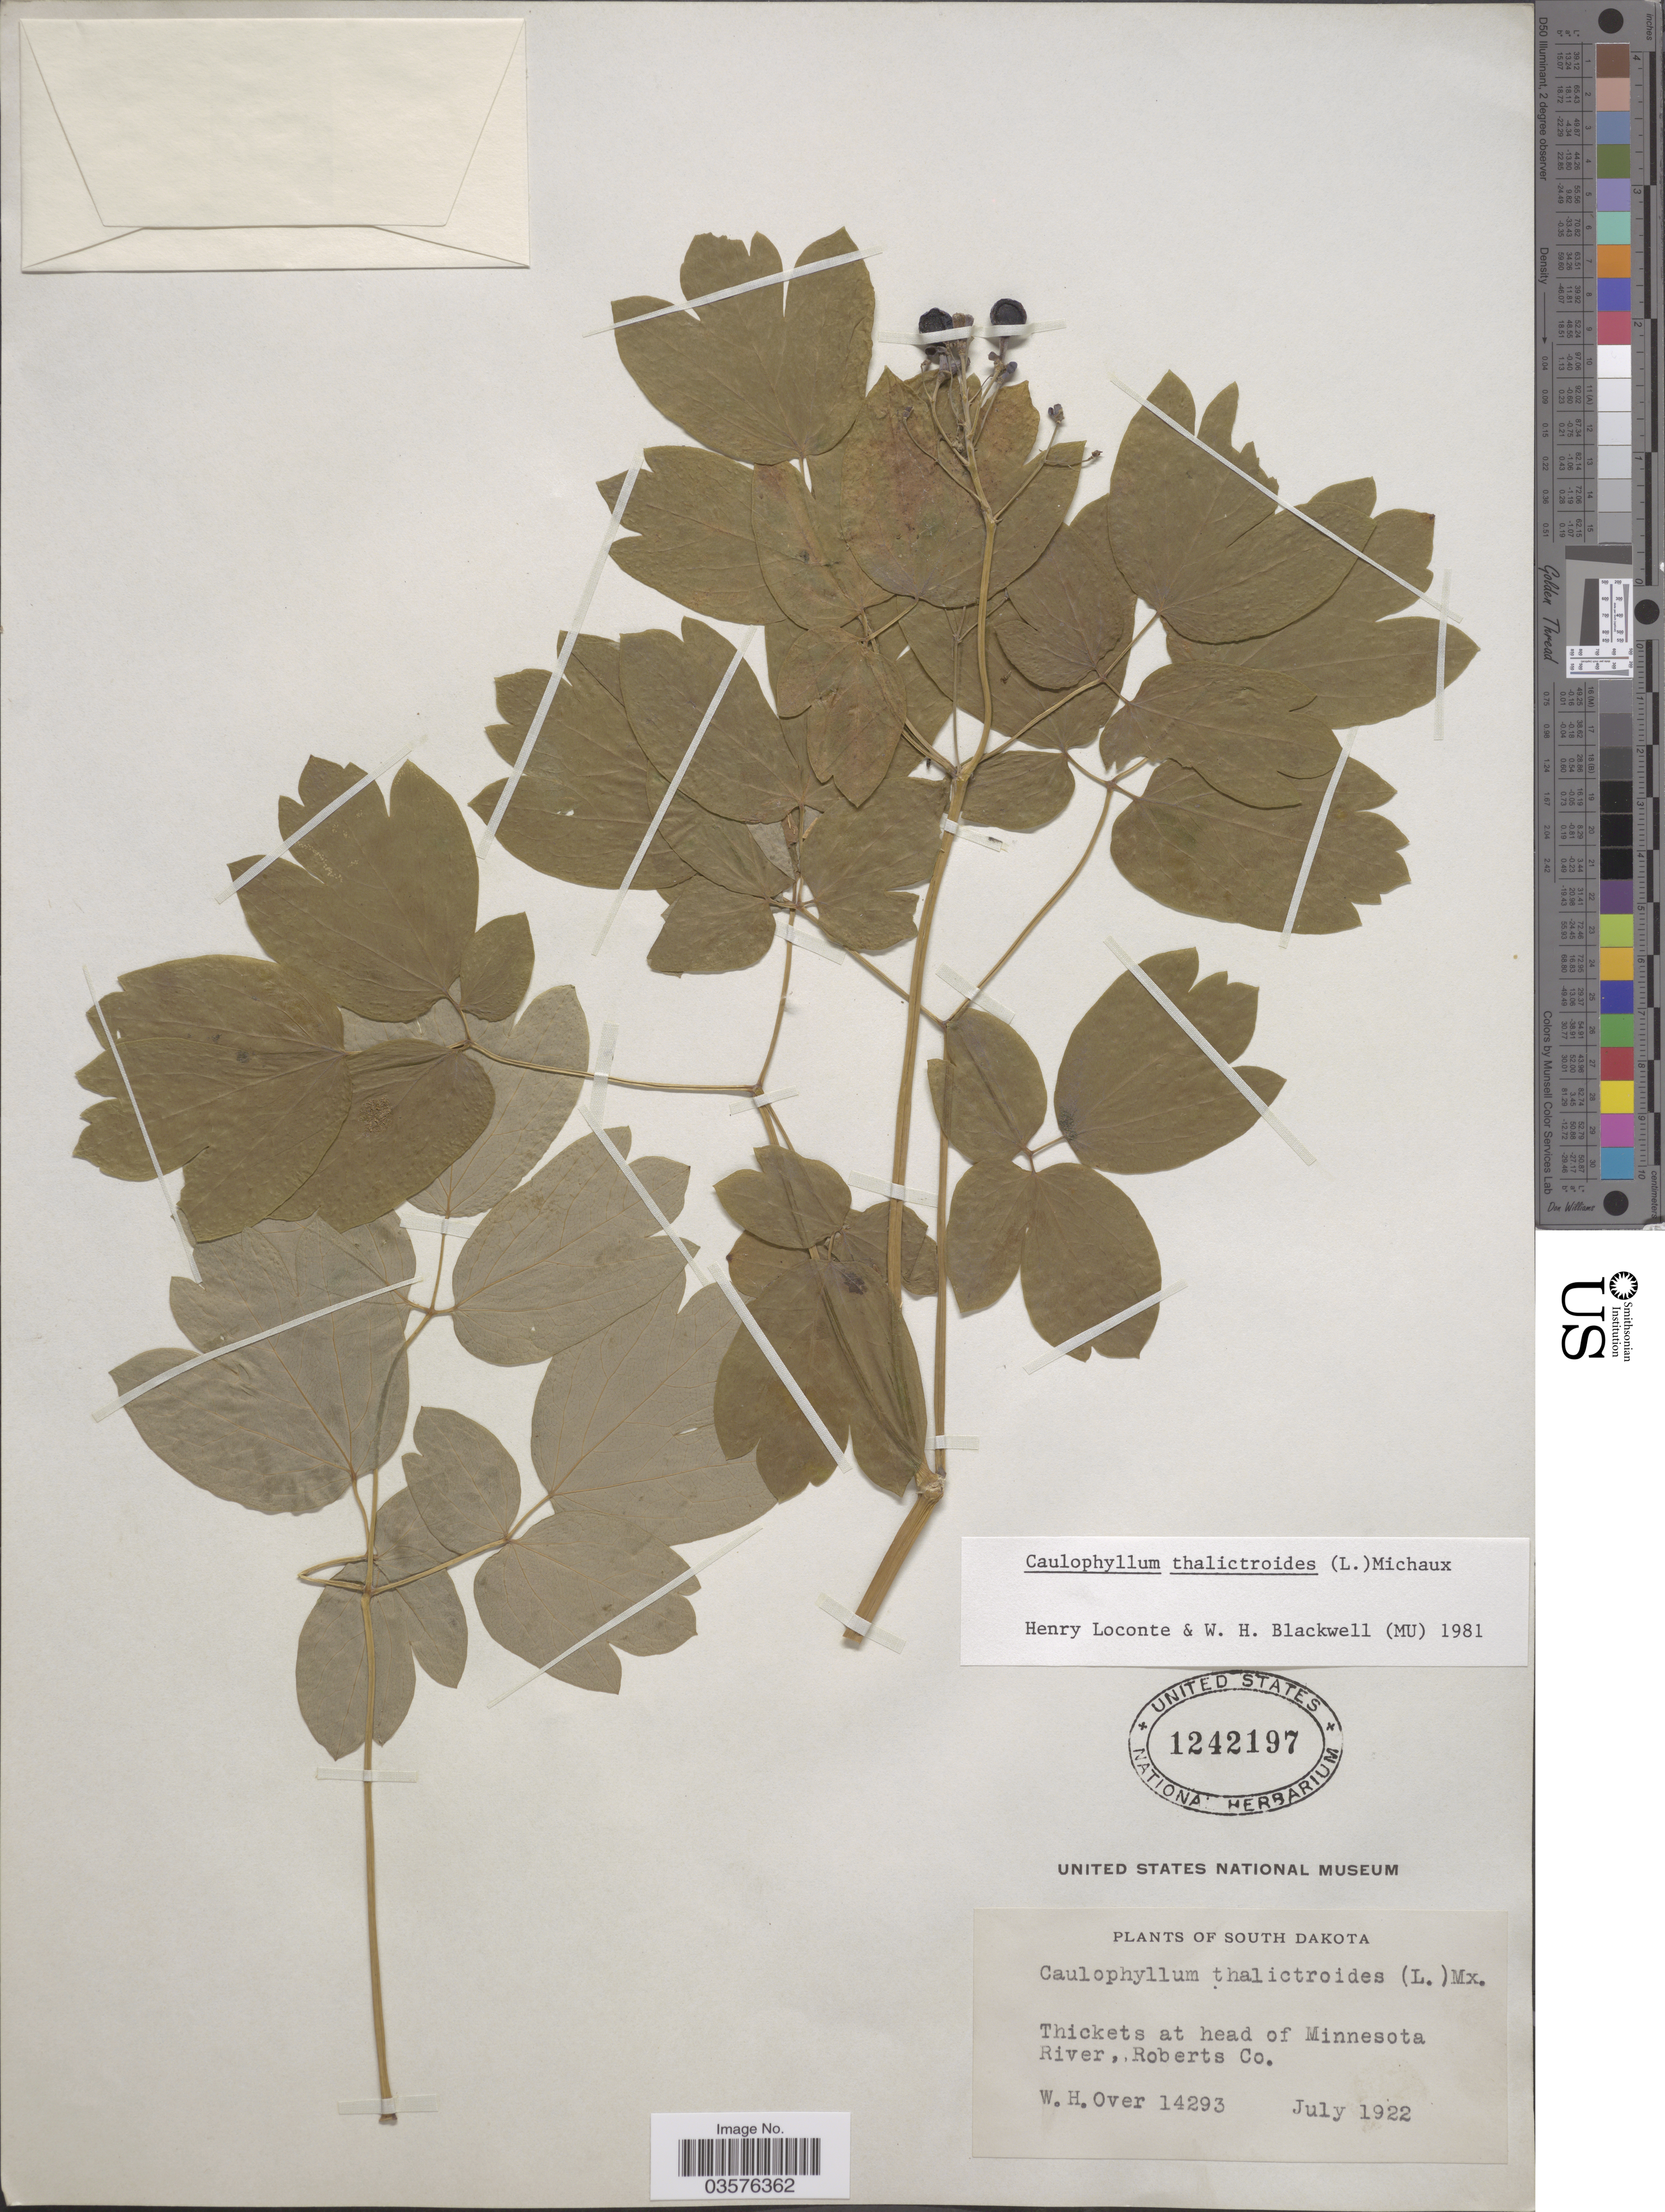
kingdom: Plantae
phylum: Tracheophyta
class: Magnoliopsida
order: Ranunculales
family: Berberidaceae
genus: Caulophyllum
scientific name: Caulophyllum thalictroides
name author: (L.) Michx.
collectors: W. Over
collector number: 14293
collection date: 1922-07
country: United States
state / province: South Dakota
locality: Thickets at head of Minnesota River, Roberts Co.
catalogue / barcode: US 1242197